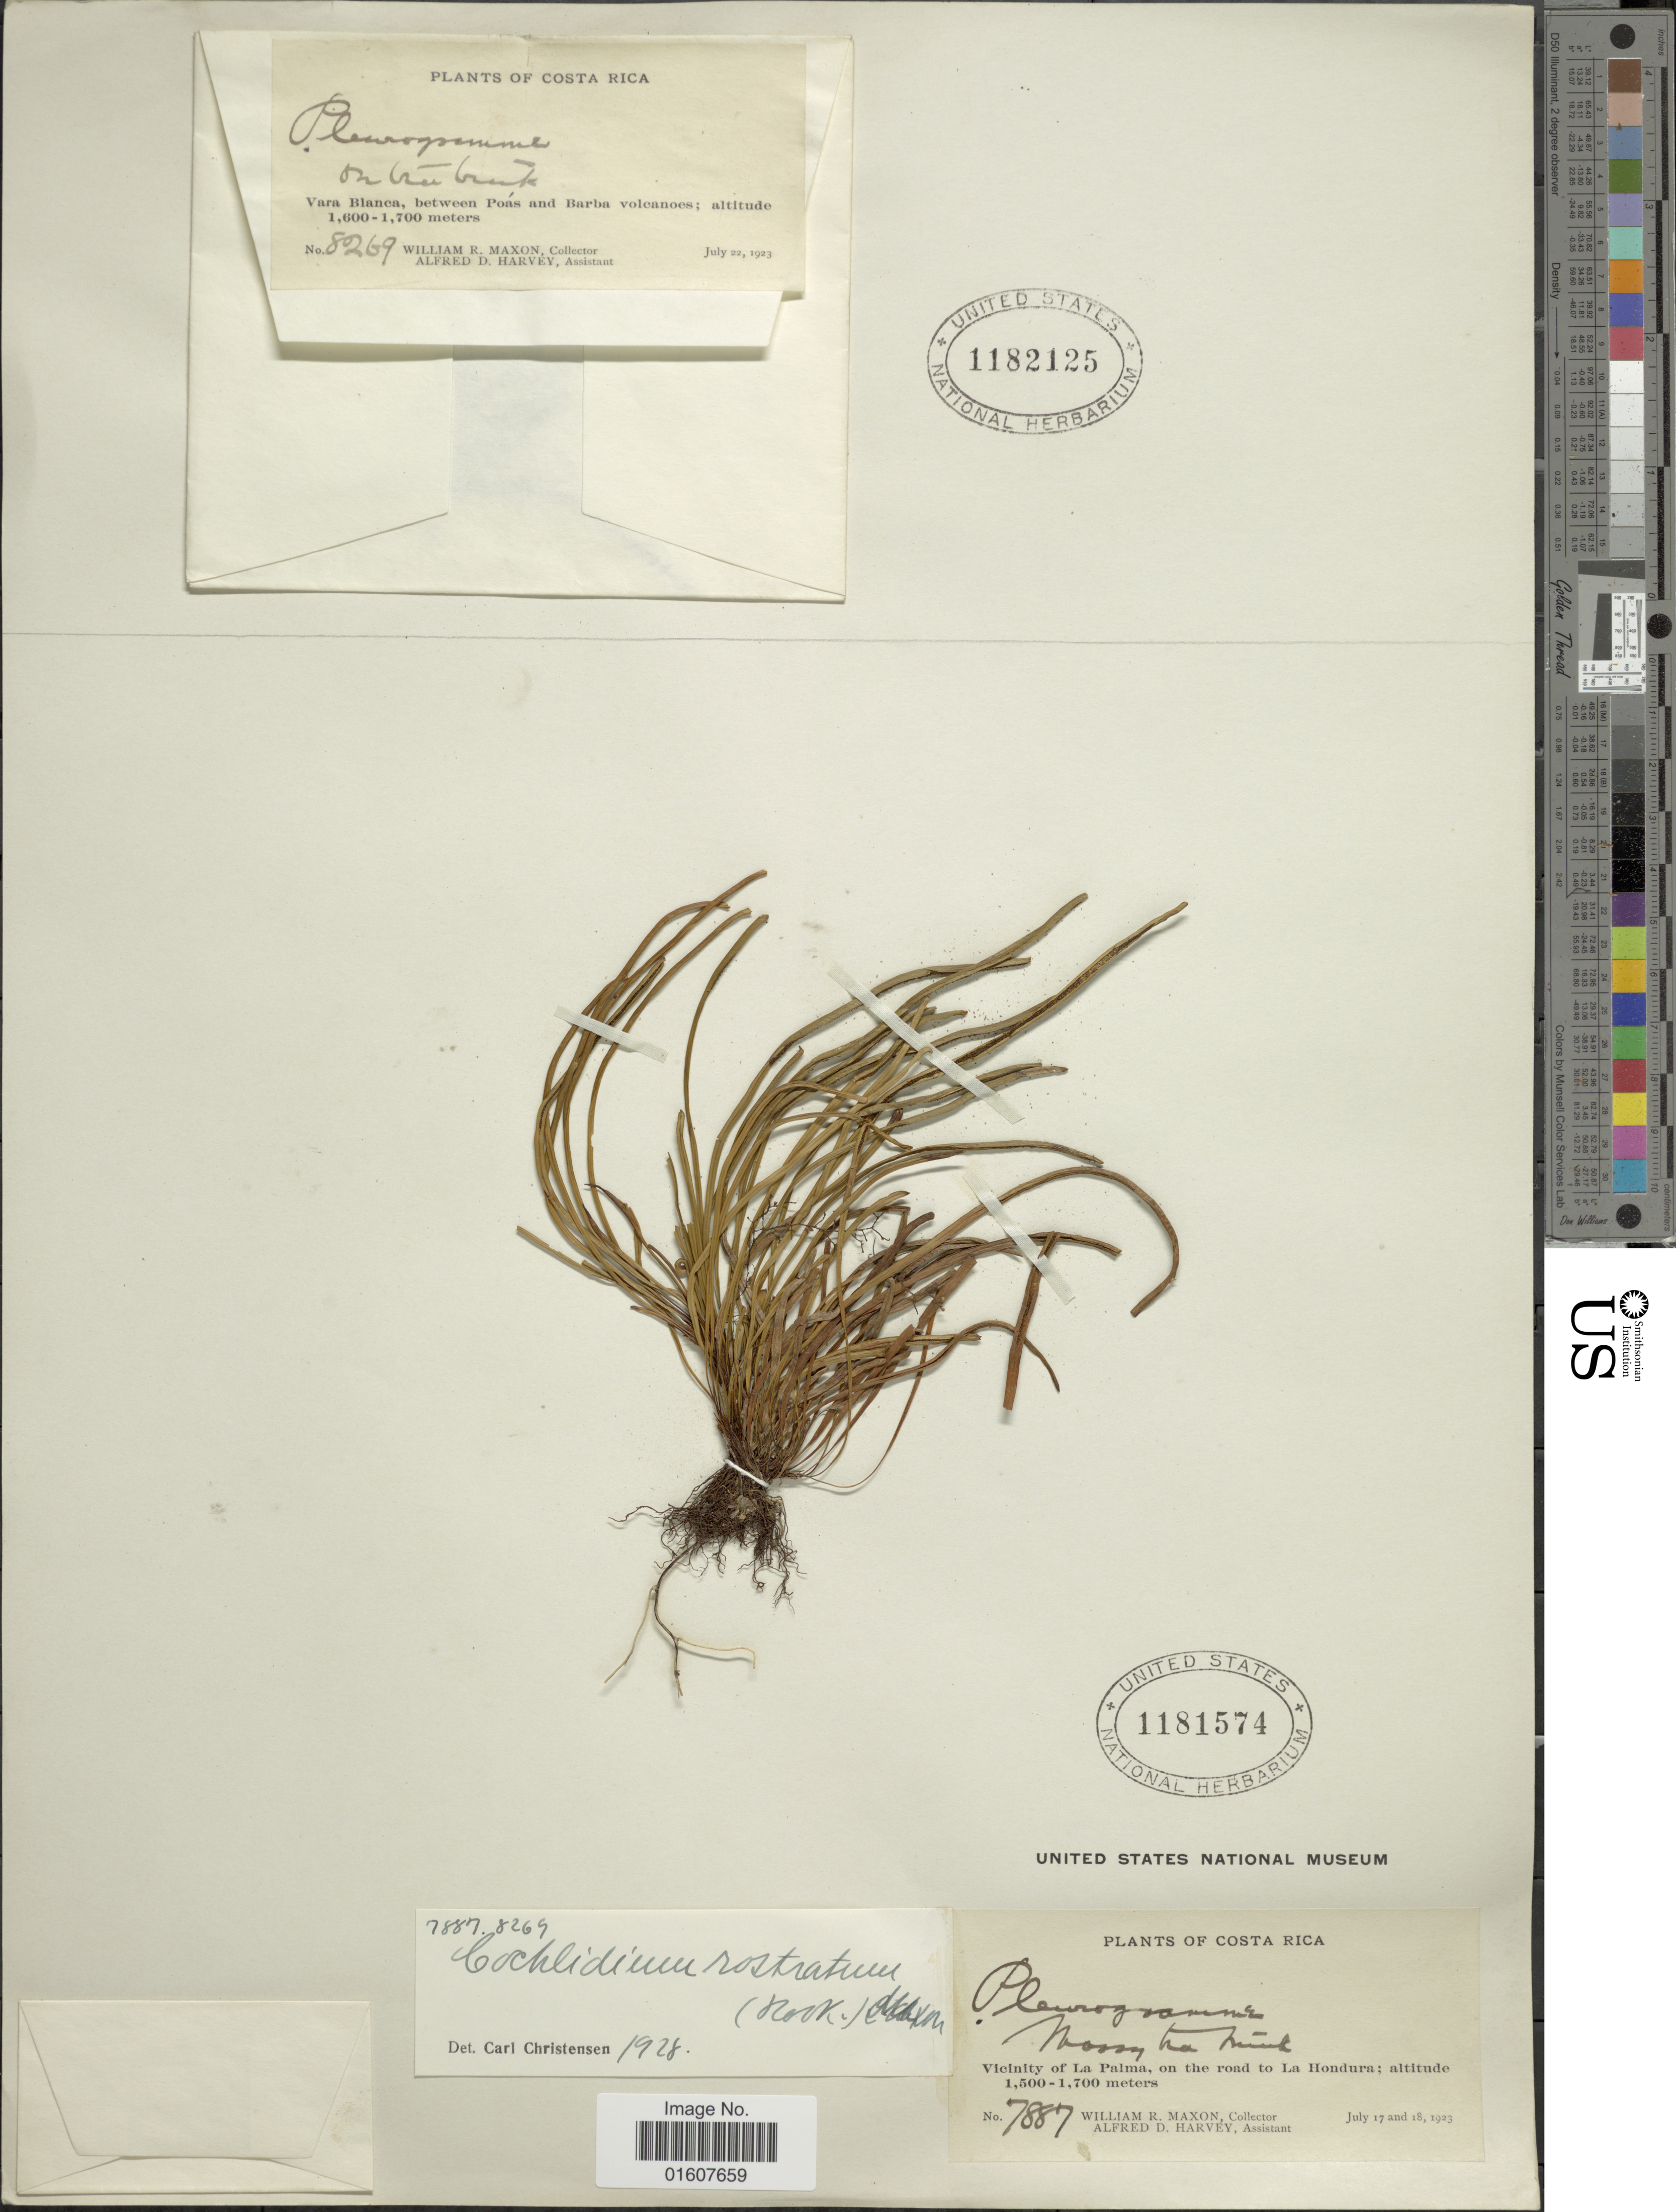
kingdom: Plantae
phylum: Tracheophyta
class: Polypodiopsida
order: Polypodiales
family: Polypodiaceae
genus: Cochlidium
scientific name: Cochlidium rostratum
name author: (Hook.) Maxon ex C. Chr.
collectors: W. R. Maxon & A. D. Harvey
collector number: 8269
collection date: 1923-07-22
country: Costa Rica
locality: Vara Blanca between Poás and Barba volcanoes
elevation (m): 1600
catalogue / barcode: US 1182125-2